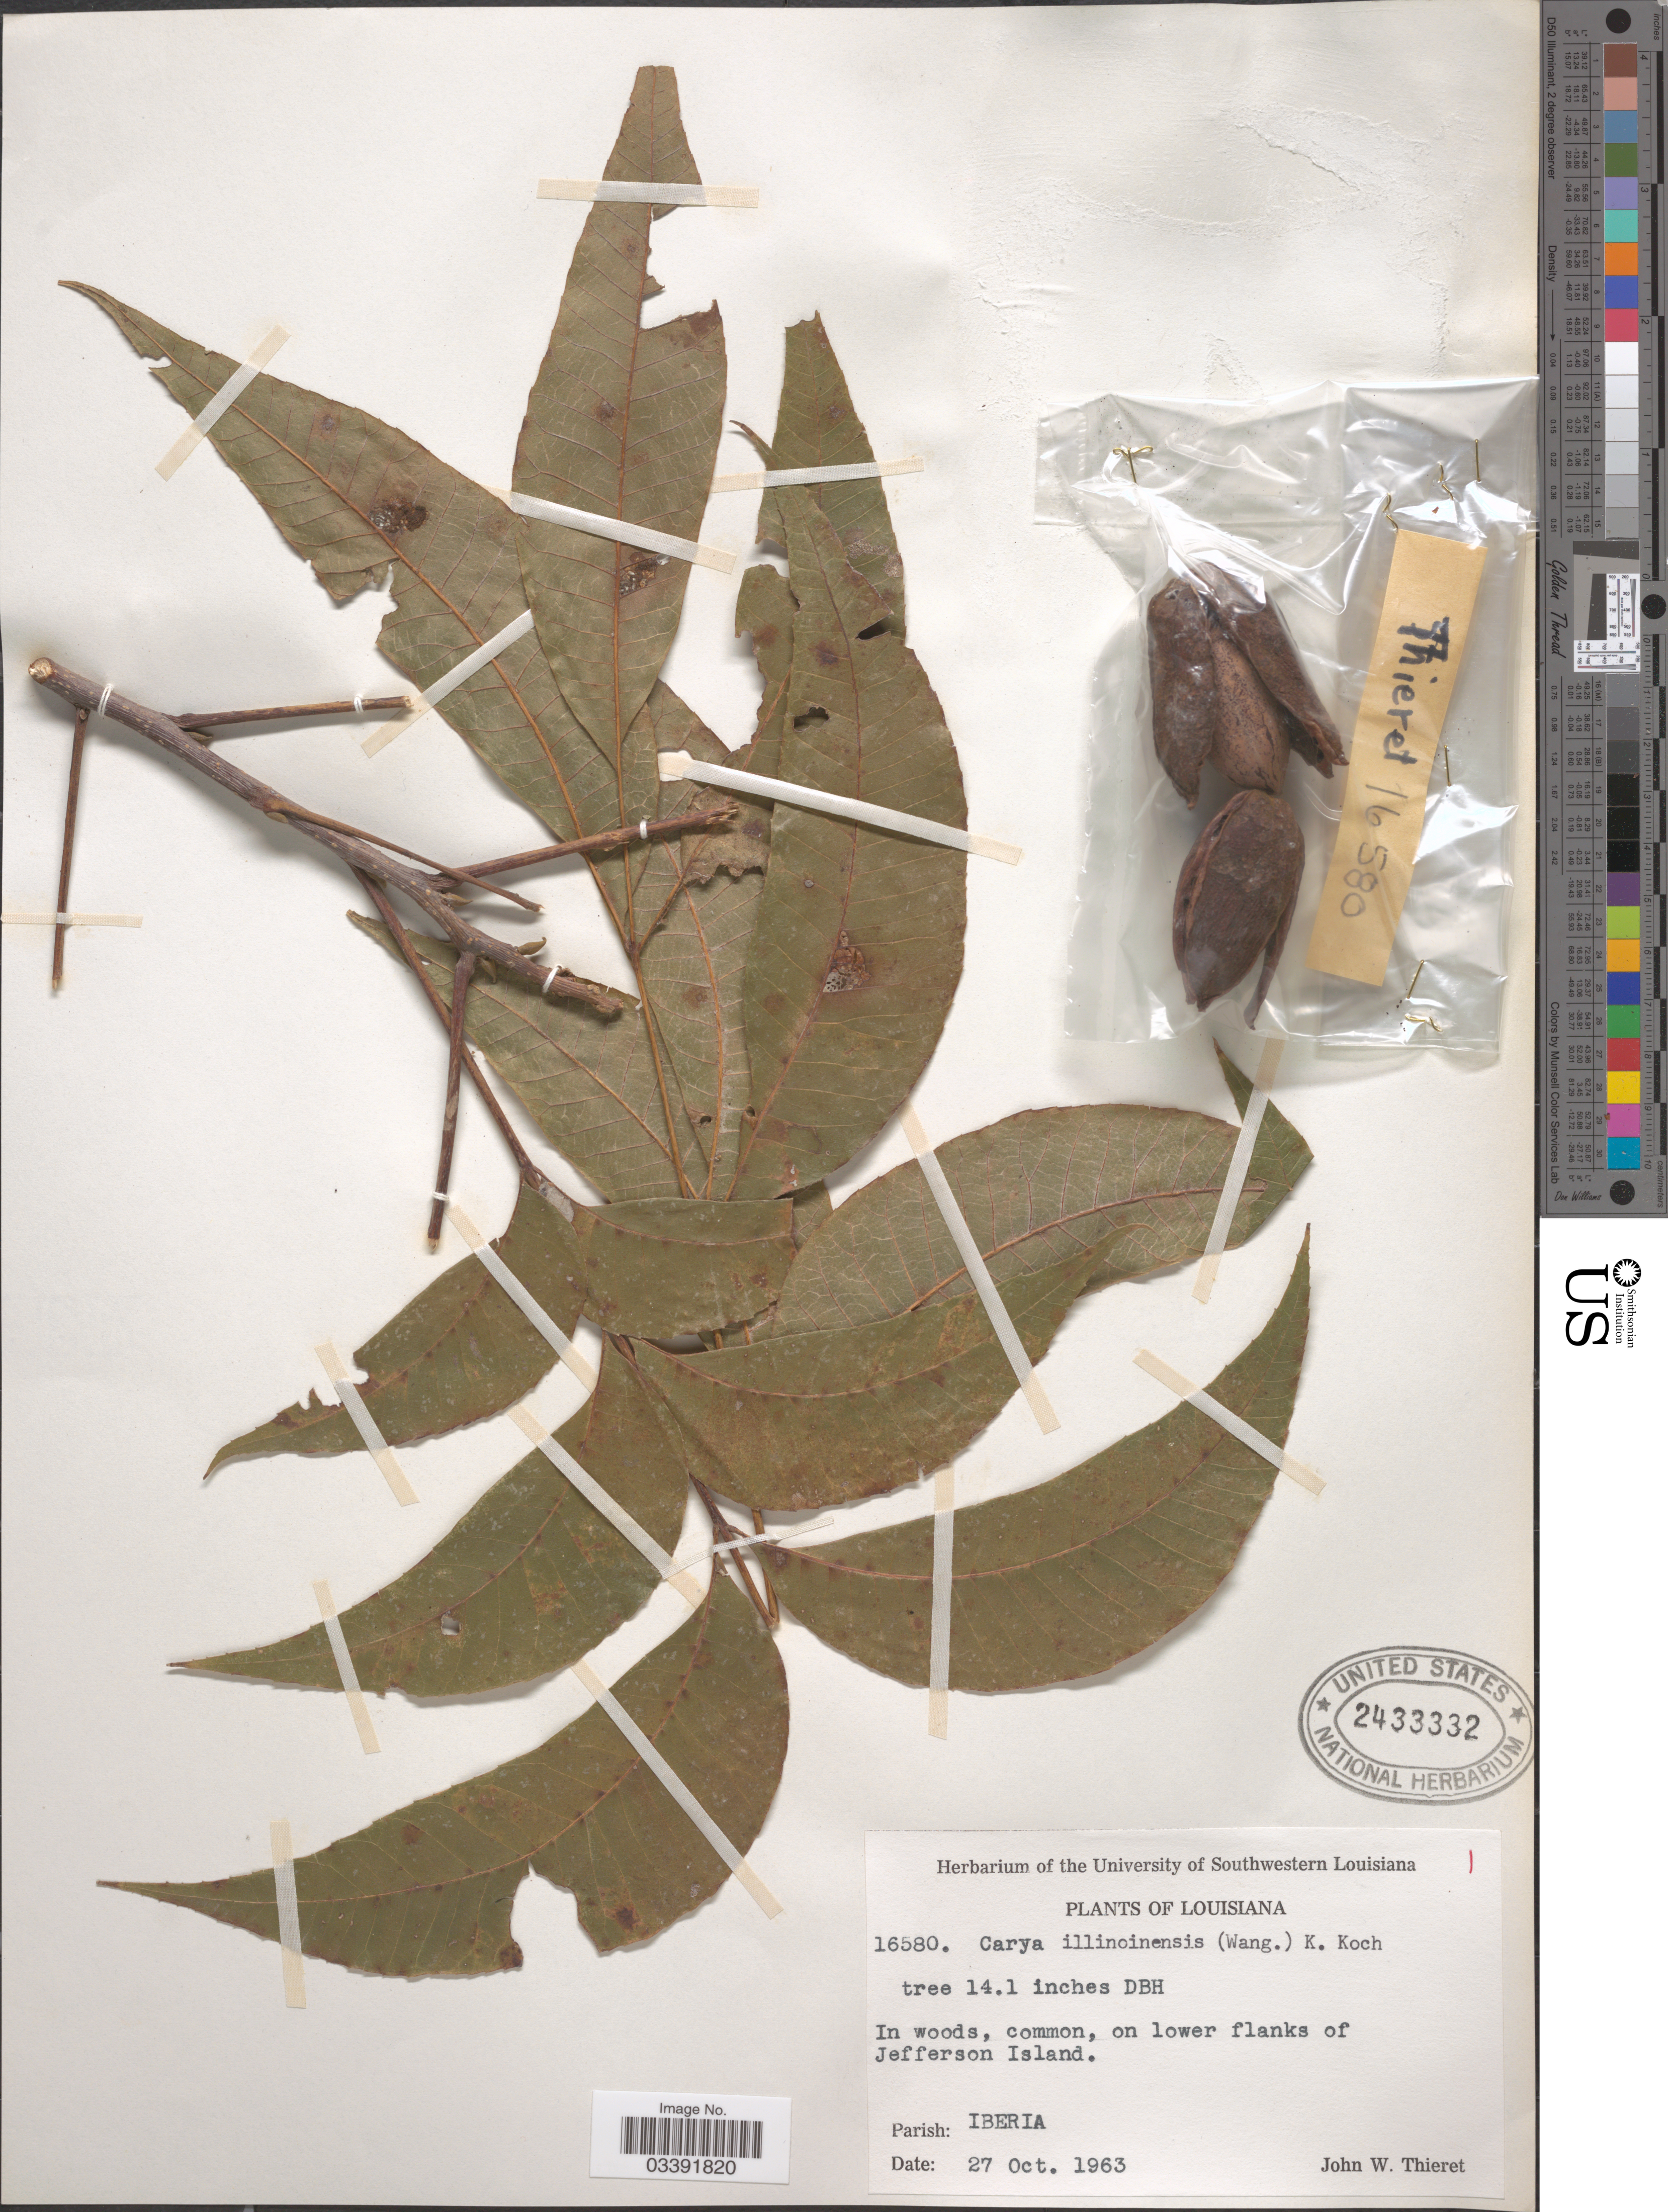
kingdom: Plantae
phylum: Tracheophyta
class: Magnoliopsida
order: Fagales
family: Juglandaceae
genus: Carya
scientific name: Carya illinoinensis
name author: (Wangenh.) K. Koch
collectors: J. W. Thieret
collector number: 16580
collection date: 1963-10-27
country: United States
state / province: Louisiana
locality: On lower flanks of Jefferson Island. Parish: Iberia.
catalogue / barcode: US 2433332